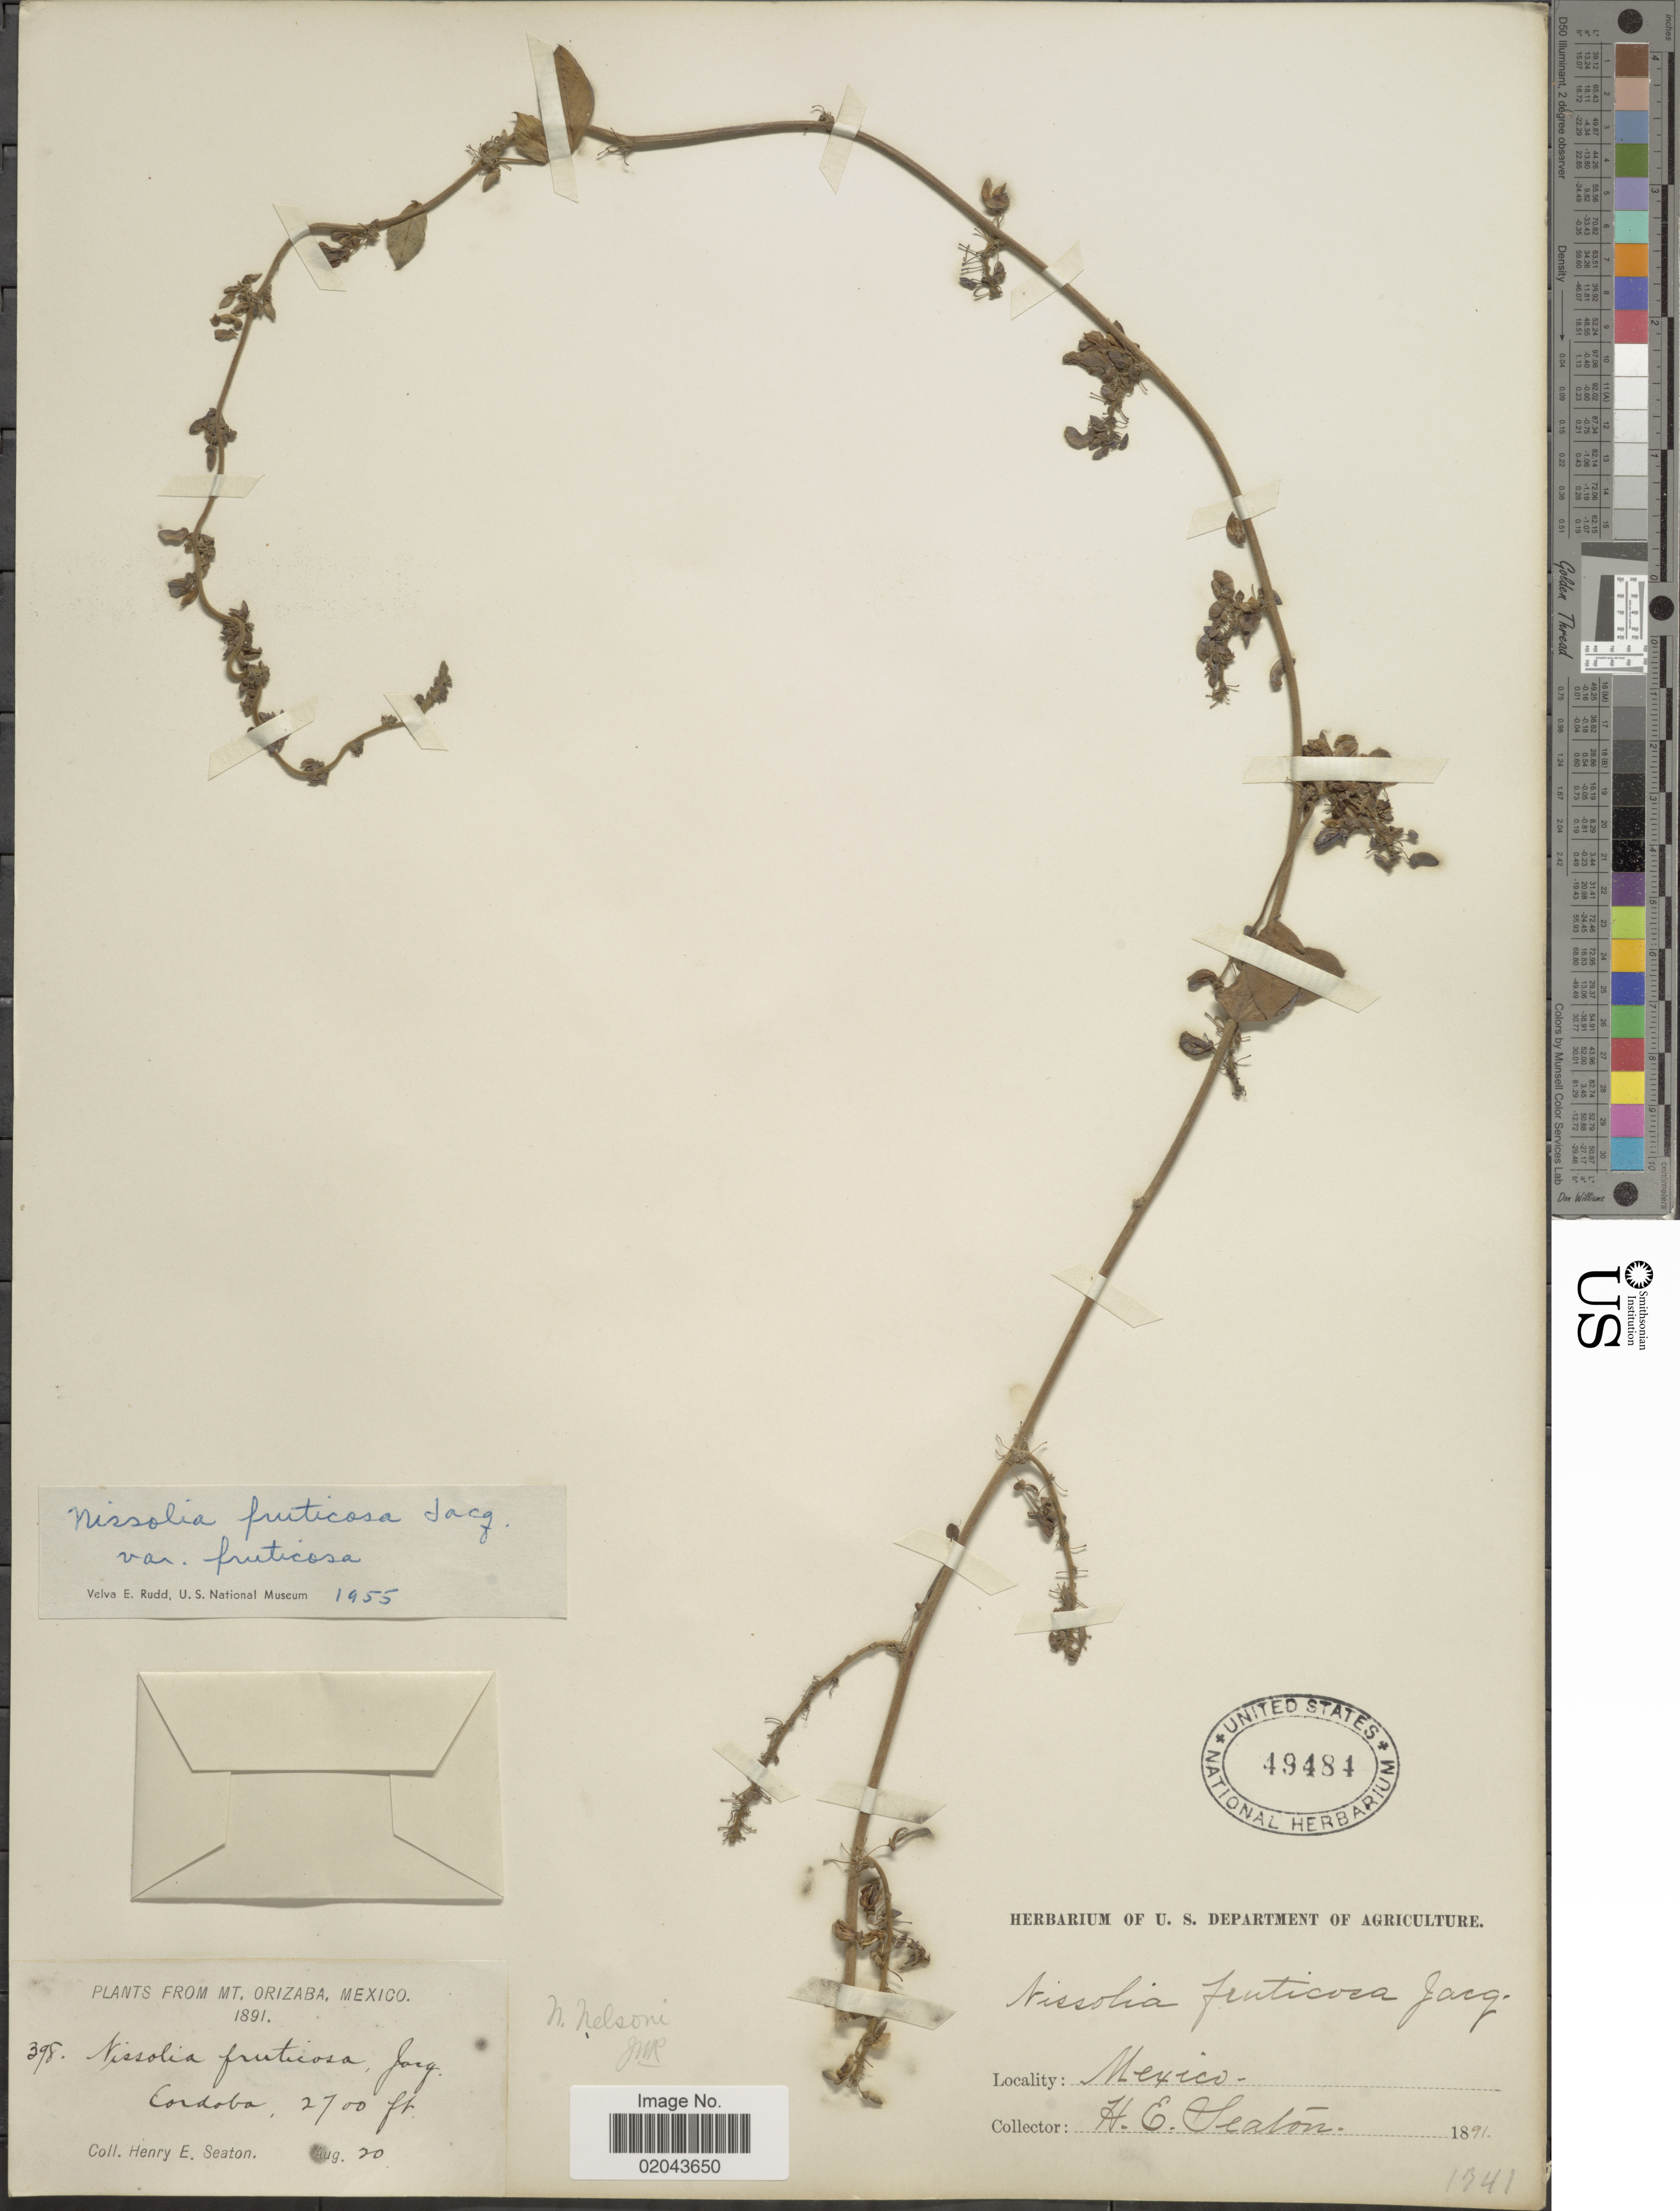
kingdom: Plantae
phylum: Tracheophyta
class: Magnoliopsida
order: Fabales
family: Fabaceae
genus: Nissolia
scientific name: Nissolia fruticosa var. fruticosa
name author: Jacq.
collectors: H. E. Seaton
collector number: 398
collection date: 1891-08-20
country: Mexico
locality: Mt. Orizaba, Cordoba.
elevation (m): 823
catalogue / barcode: US 49484